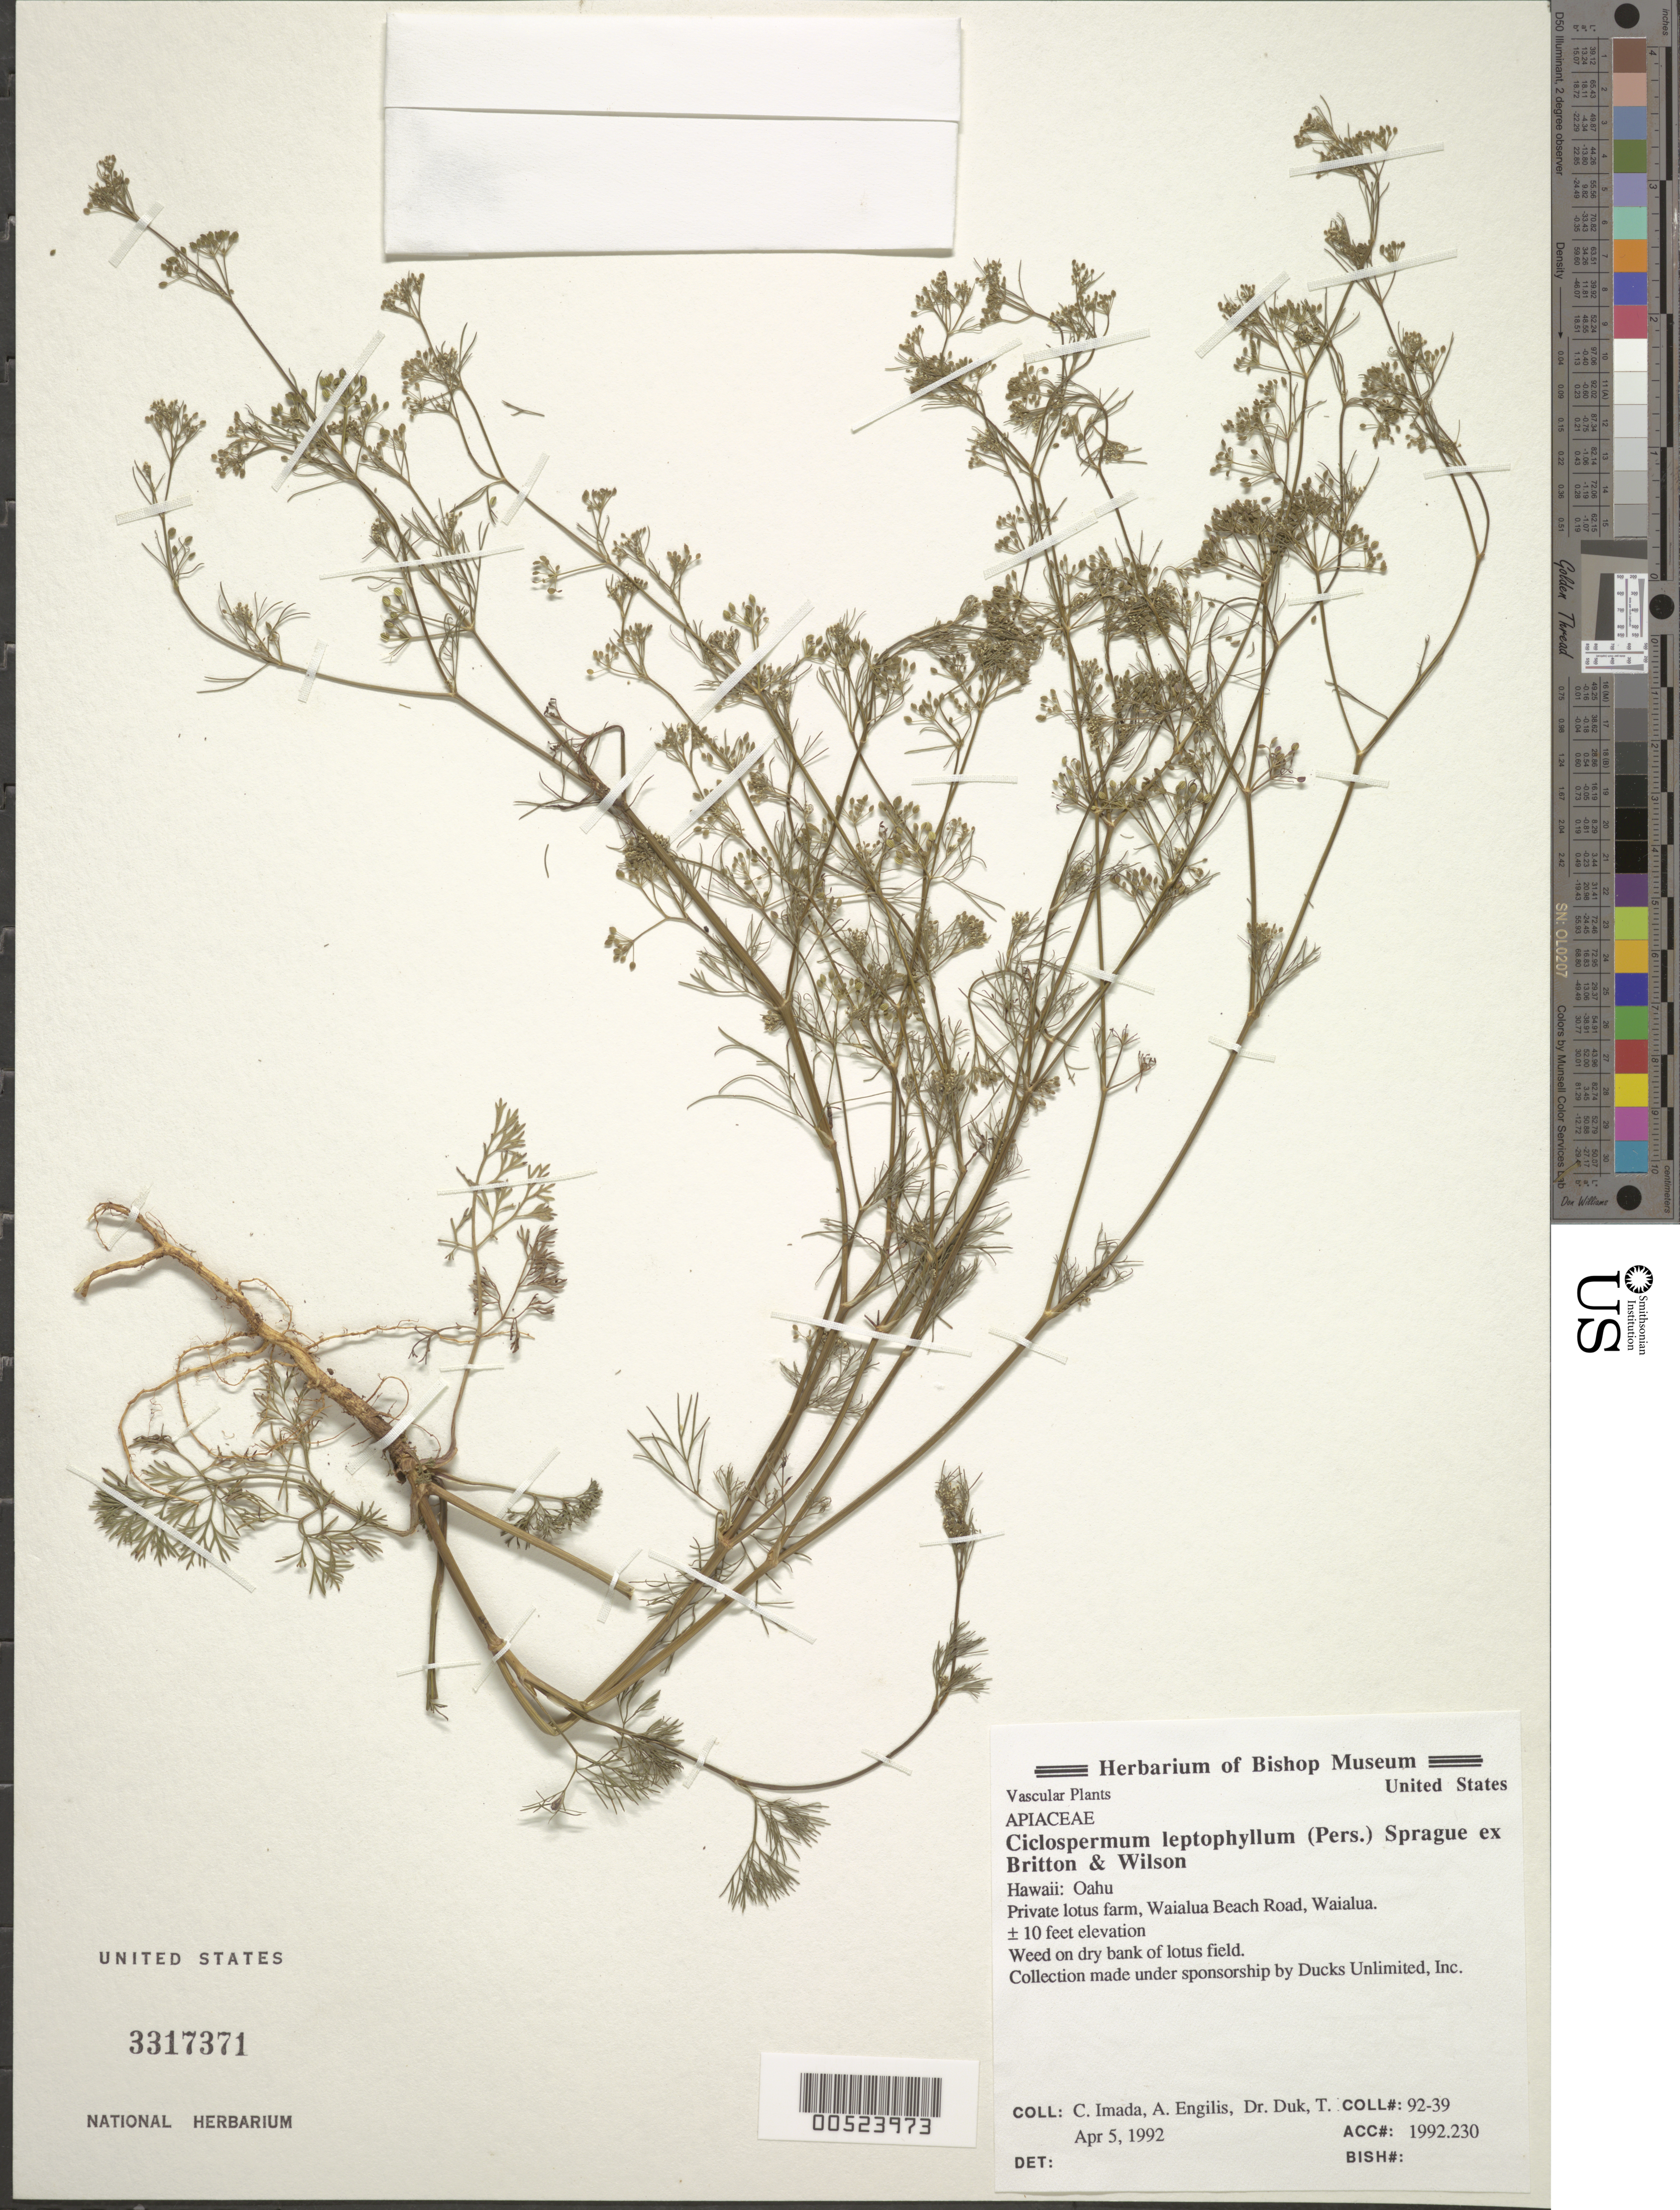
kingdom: Plantae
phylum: Tracheophyta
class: Magnoliopsida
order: Apiales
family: Apiaceae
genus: Cyclospermum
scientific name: Cyclospermum leptophyllum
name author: (Pers.) Sprague ex Britton & P. Wilson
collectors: C. Imada, A. Engilis & T. Duk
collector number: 92-39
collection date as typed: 5 Apr 1992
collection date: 1992-04-05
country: United States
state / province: Hawaii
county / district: Honolulu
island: Oahu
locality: Private lotus farm, Waialua Beach Rd, Waialua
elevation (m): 3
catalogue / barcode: US 3317371